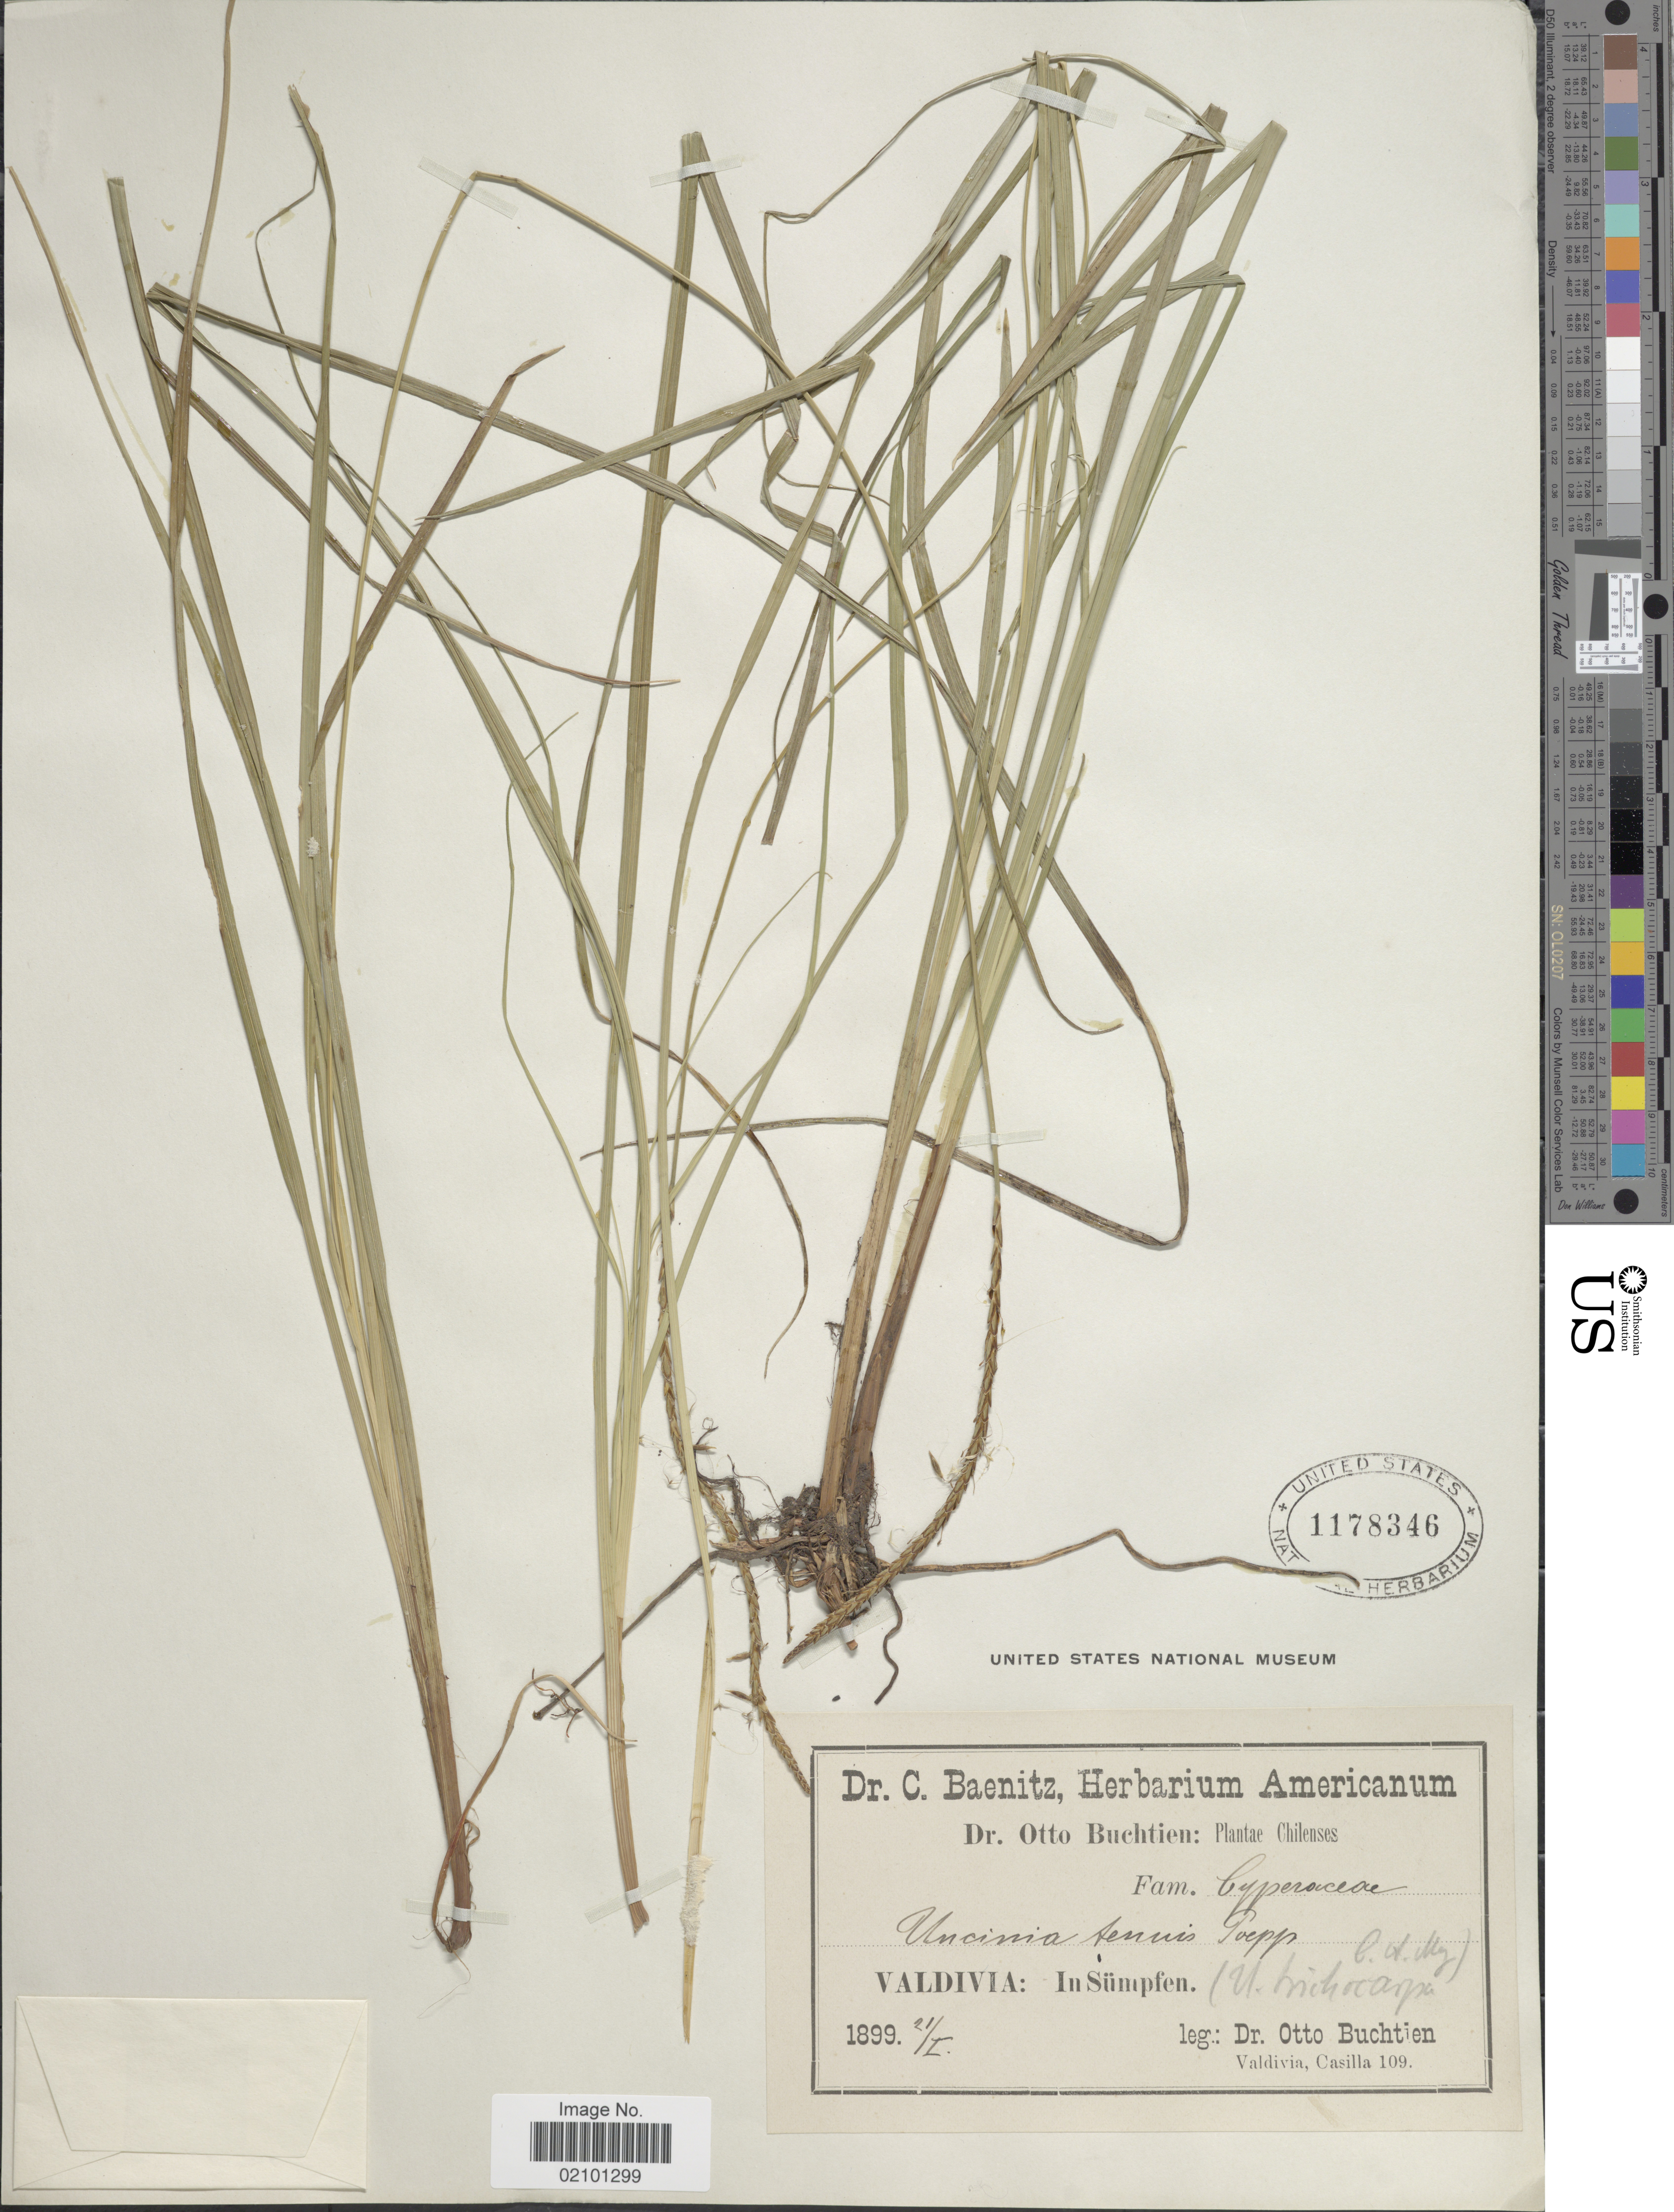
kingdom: Plantae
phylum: Tracheophyta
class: Liliopsida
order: Poales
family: Cyperaceae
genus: Carex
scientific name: Carex delacosta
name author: Kuntze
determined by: Jimnéz-Mejias, Pedro, (UPOS), Universidad Pablo de Olavide (SPAIN)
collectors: O. Buchtien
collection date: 1899-01-21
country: Chile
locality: Valdivia: In Sumpfen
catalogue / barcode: US 1178346